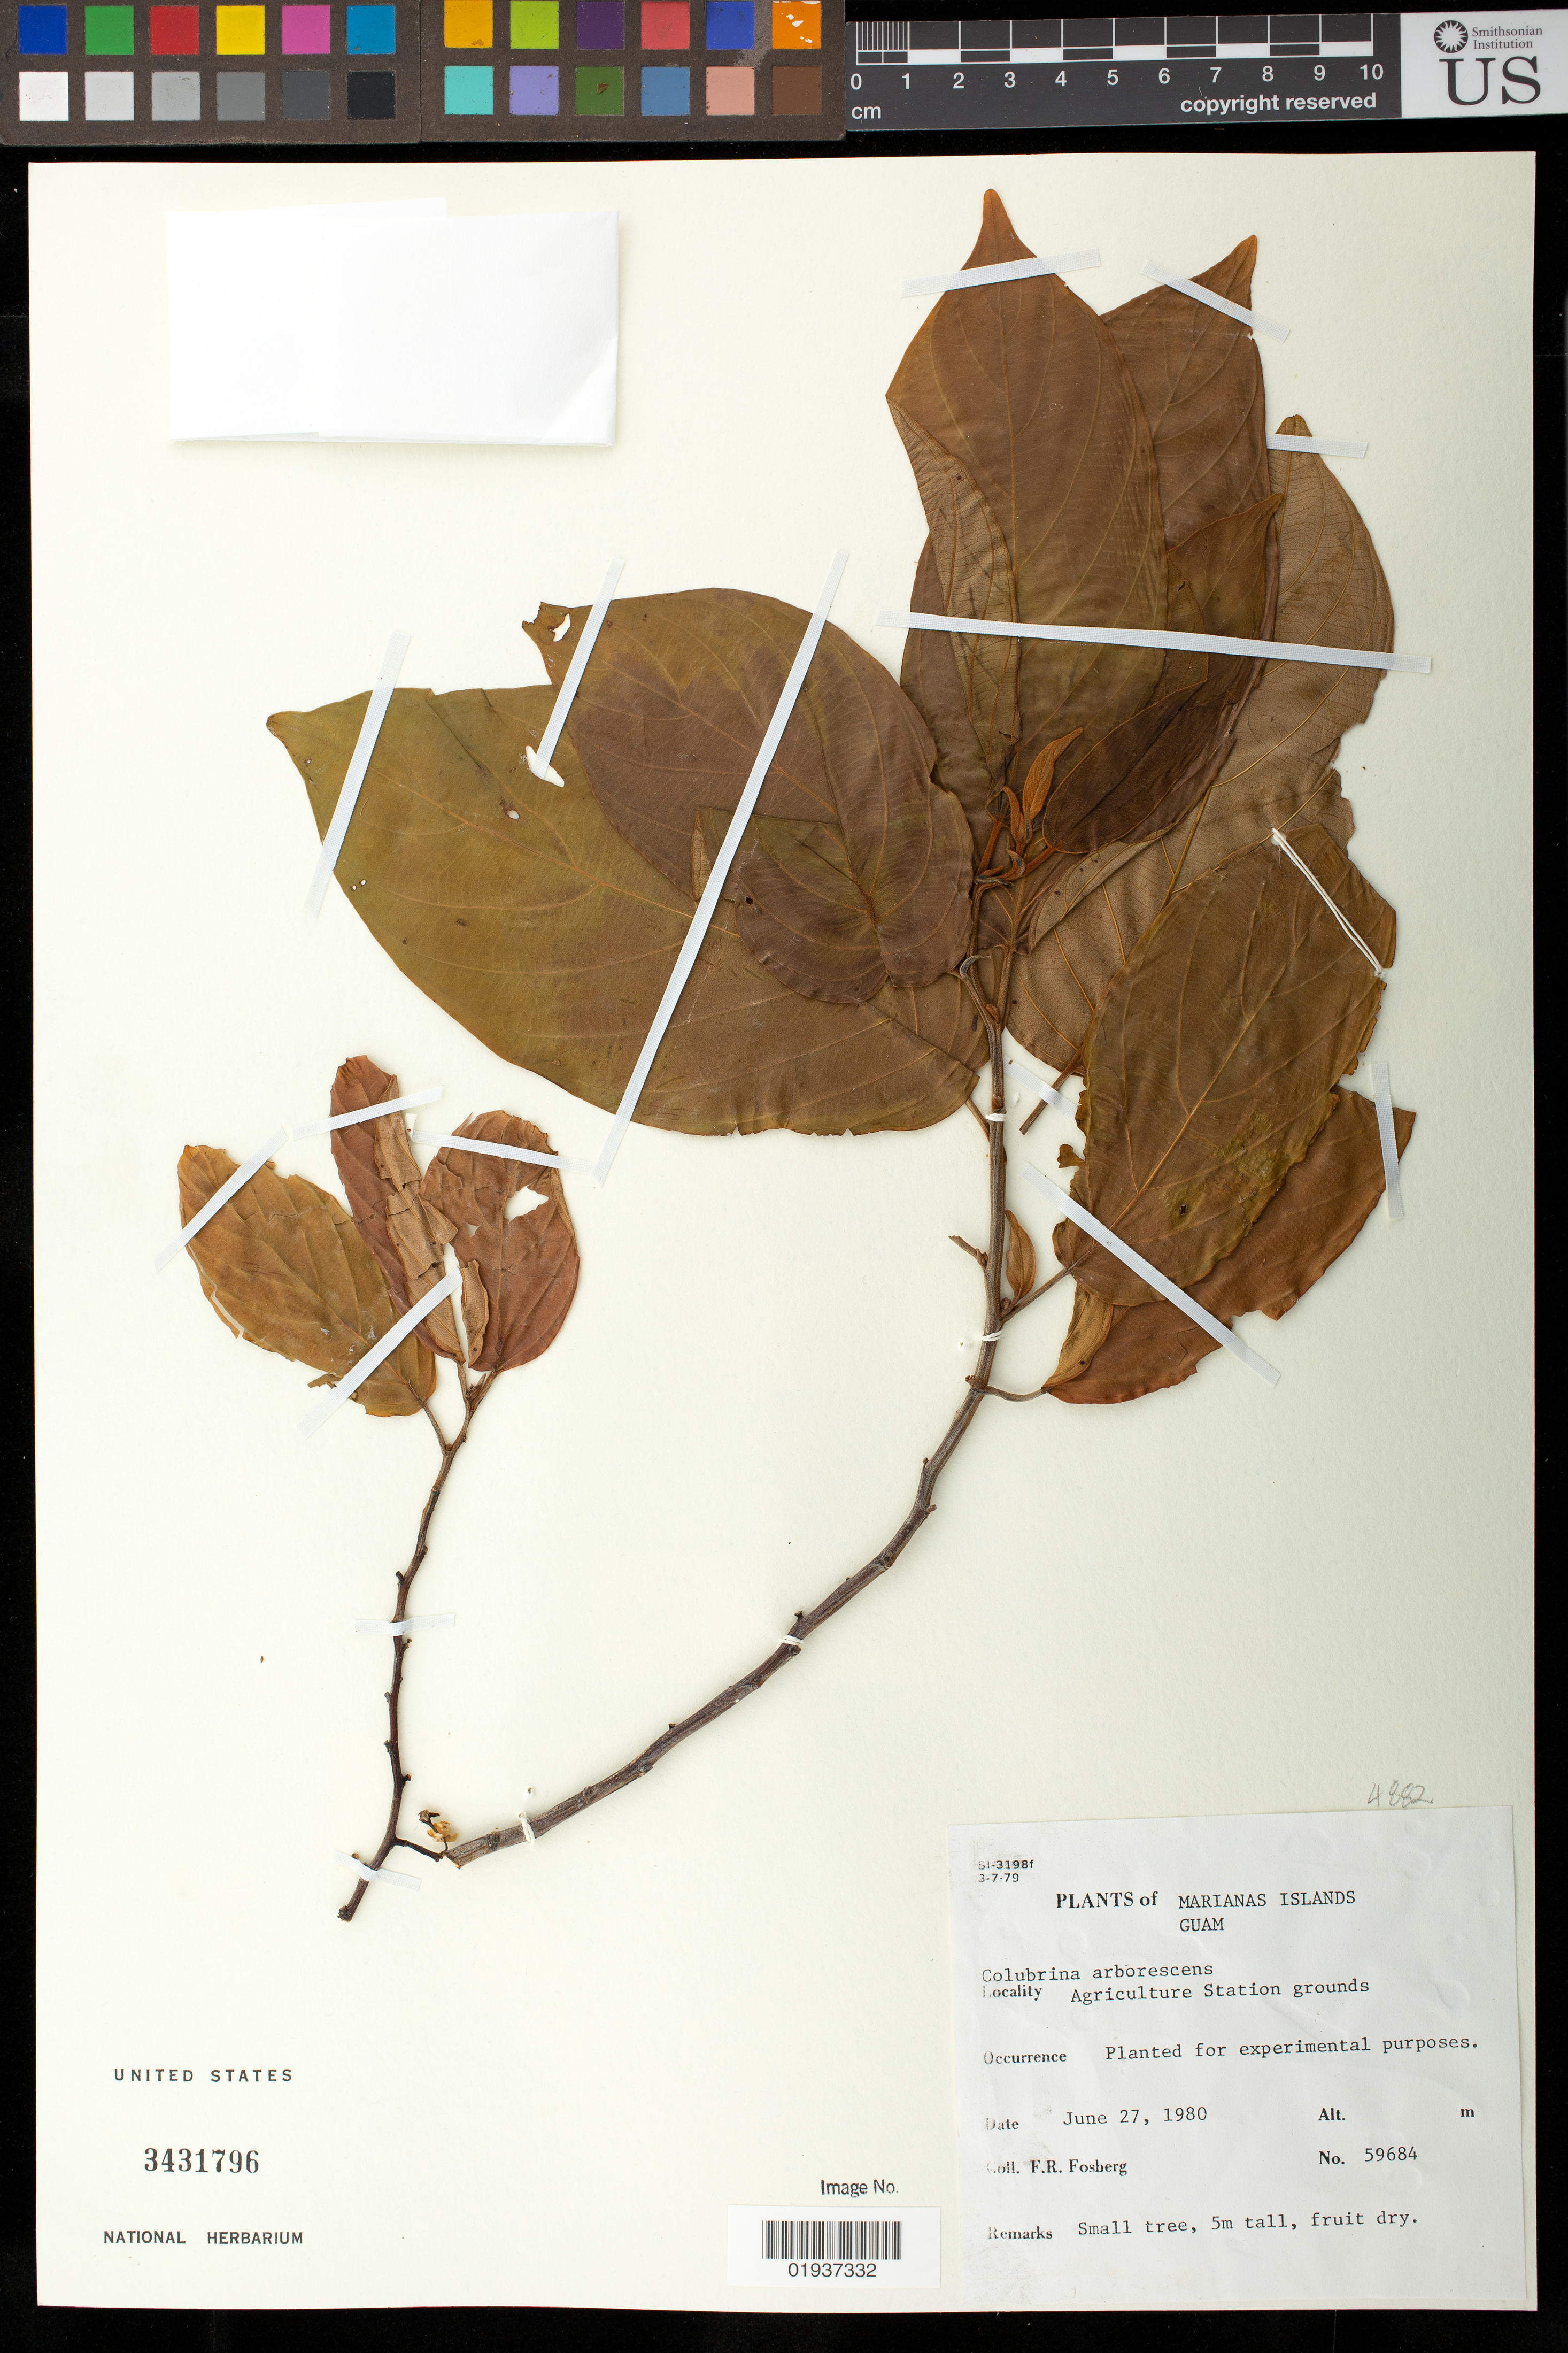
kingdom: Plantae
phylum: Tracheophyta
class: Magnoliopsida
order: Rosales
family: Rhamnaceae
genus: Colubrina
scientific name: Colubrina arborescens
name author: (Mill.) Sarg.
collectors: F. R. Fosberg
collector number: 59684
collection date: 1980-06-27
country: Guam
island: Guam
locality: Agriculture Station grounds.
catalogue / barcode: US 3431796